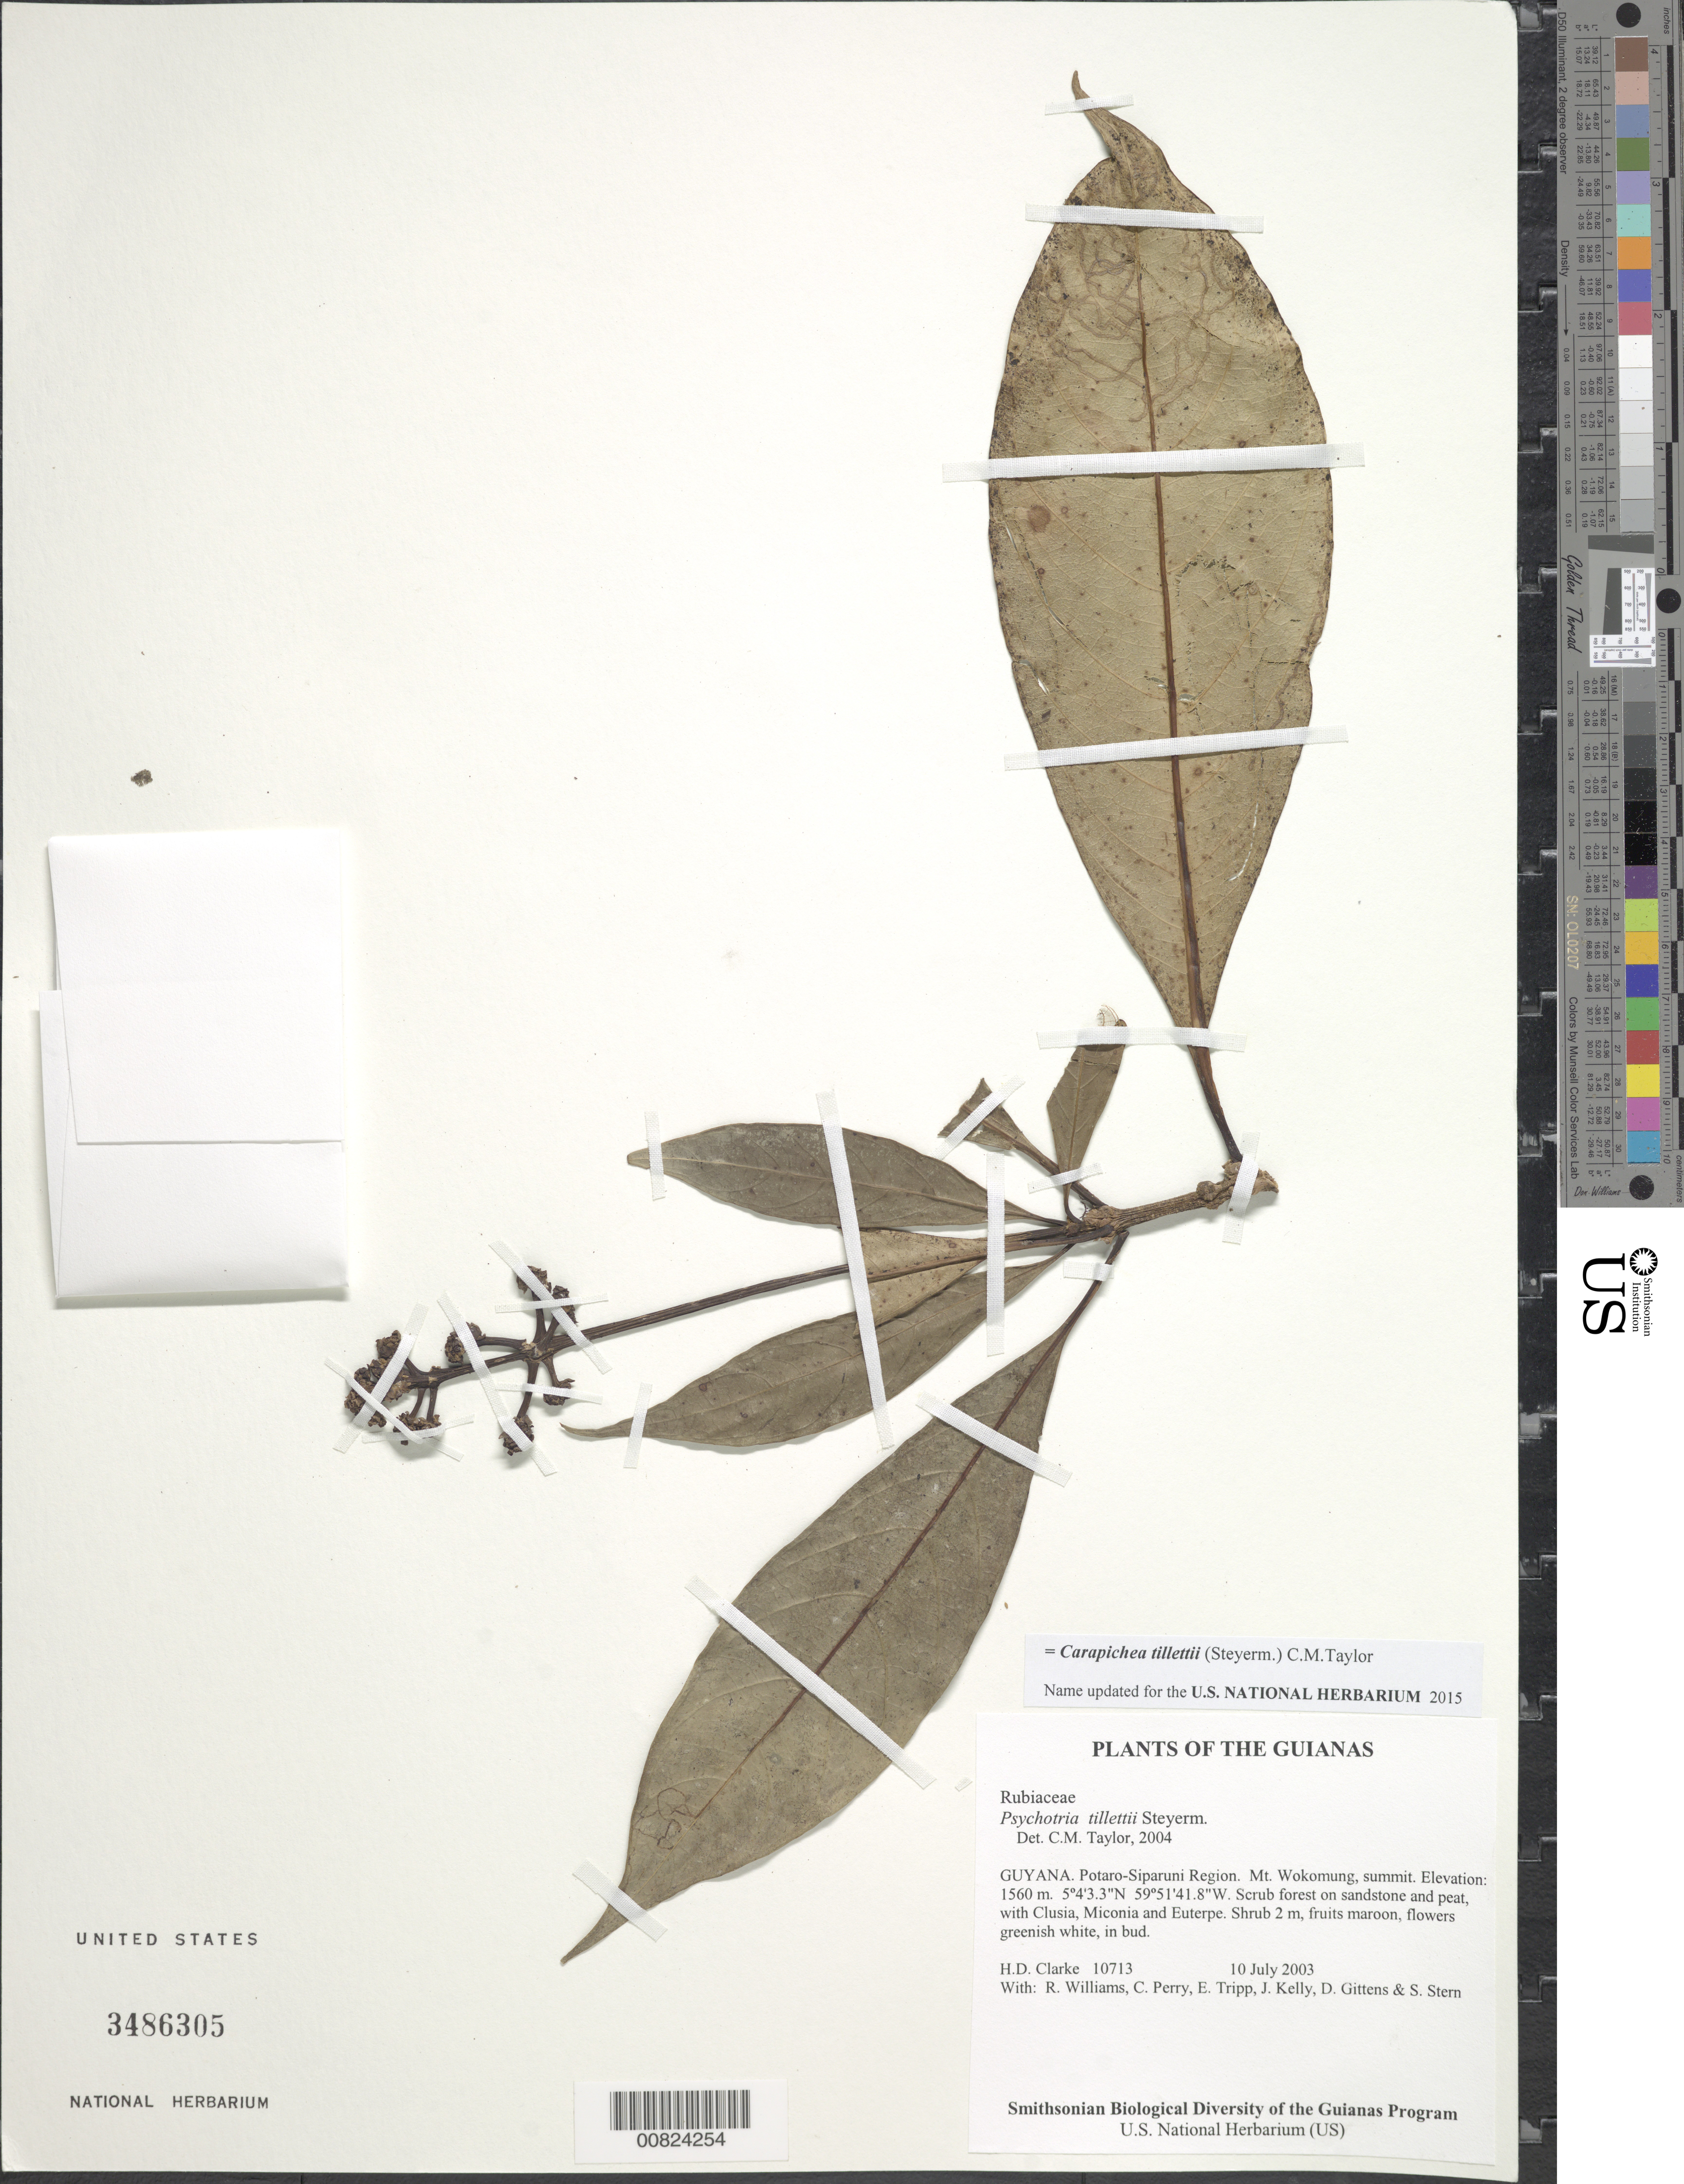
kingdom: Plantae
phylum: Tracheophyta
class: Magnoliopsida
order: Gentianales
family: Rubiaceae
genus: Psychotria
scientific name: Psychotria tillettii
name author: Steyerm.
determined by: Taylor, Charlotte M.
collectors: H. D. Clarke, R. Williams, C. Perry, E. Tripp, J. Kelly, D. Gittens & S. R. Stern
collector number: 10713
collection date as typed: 10 July 2003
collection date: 2003-07-10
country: Guyana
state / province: Potaro-Siparuni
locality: Mt. Wokomung, summit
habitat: Scrub forest on sandstone and peat, with Clusia, Miconia and Euterpe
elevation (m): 1560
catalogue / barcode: US 3486305